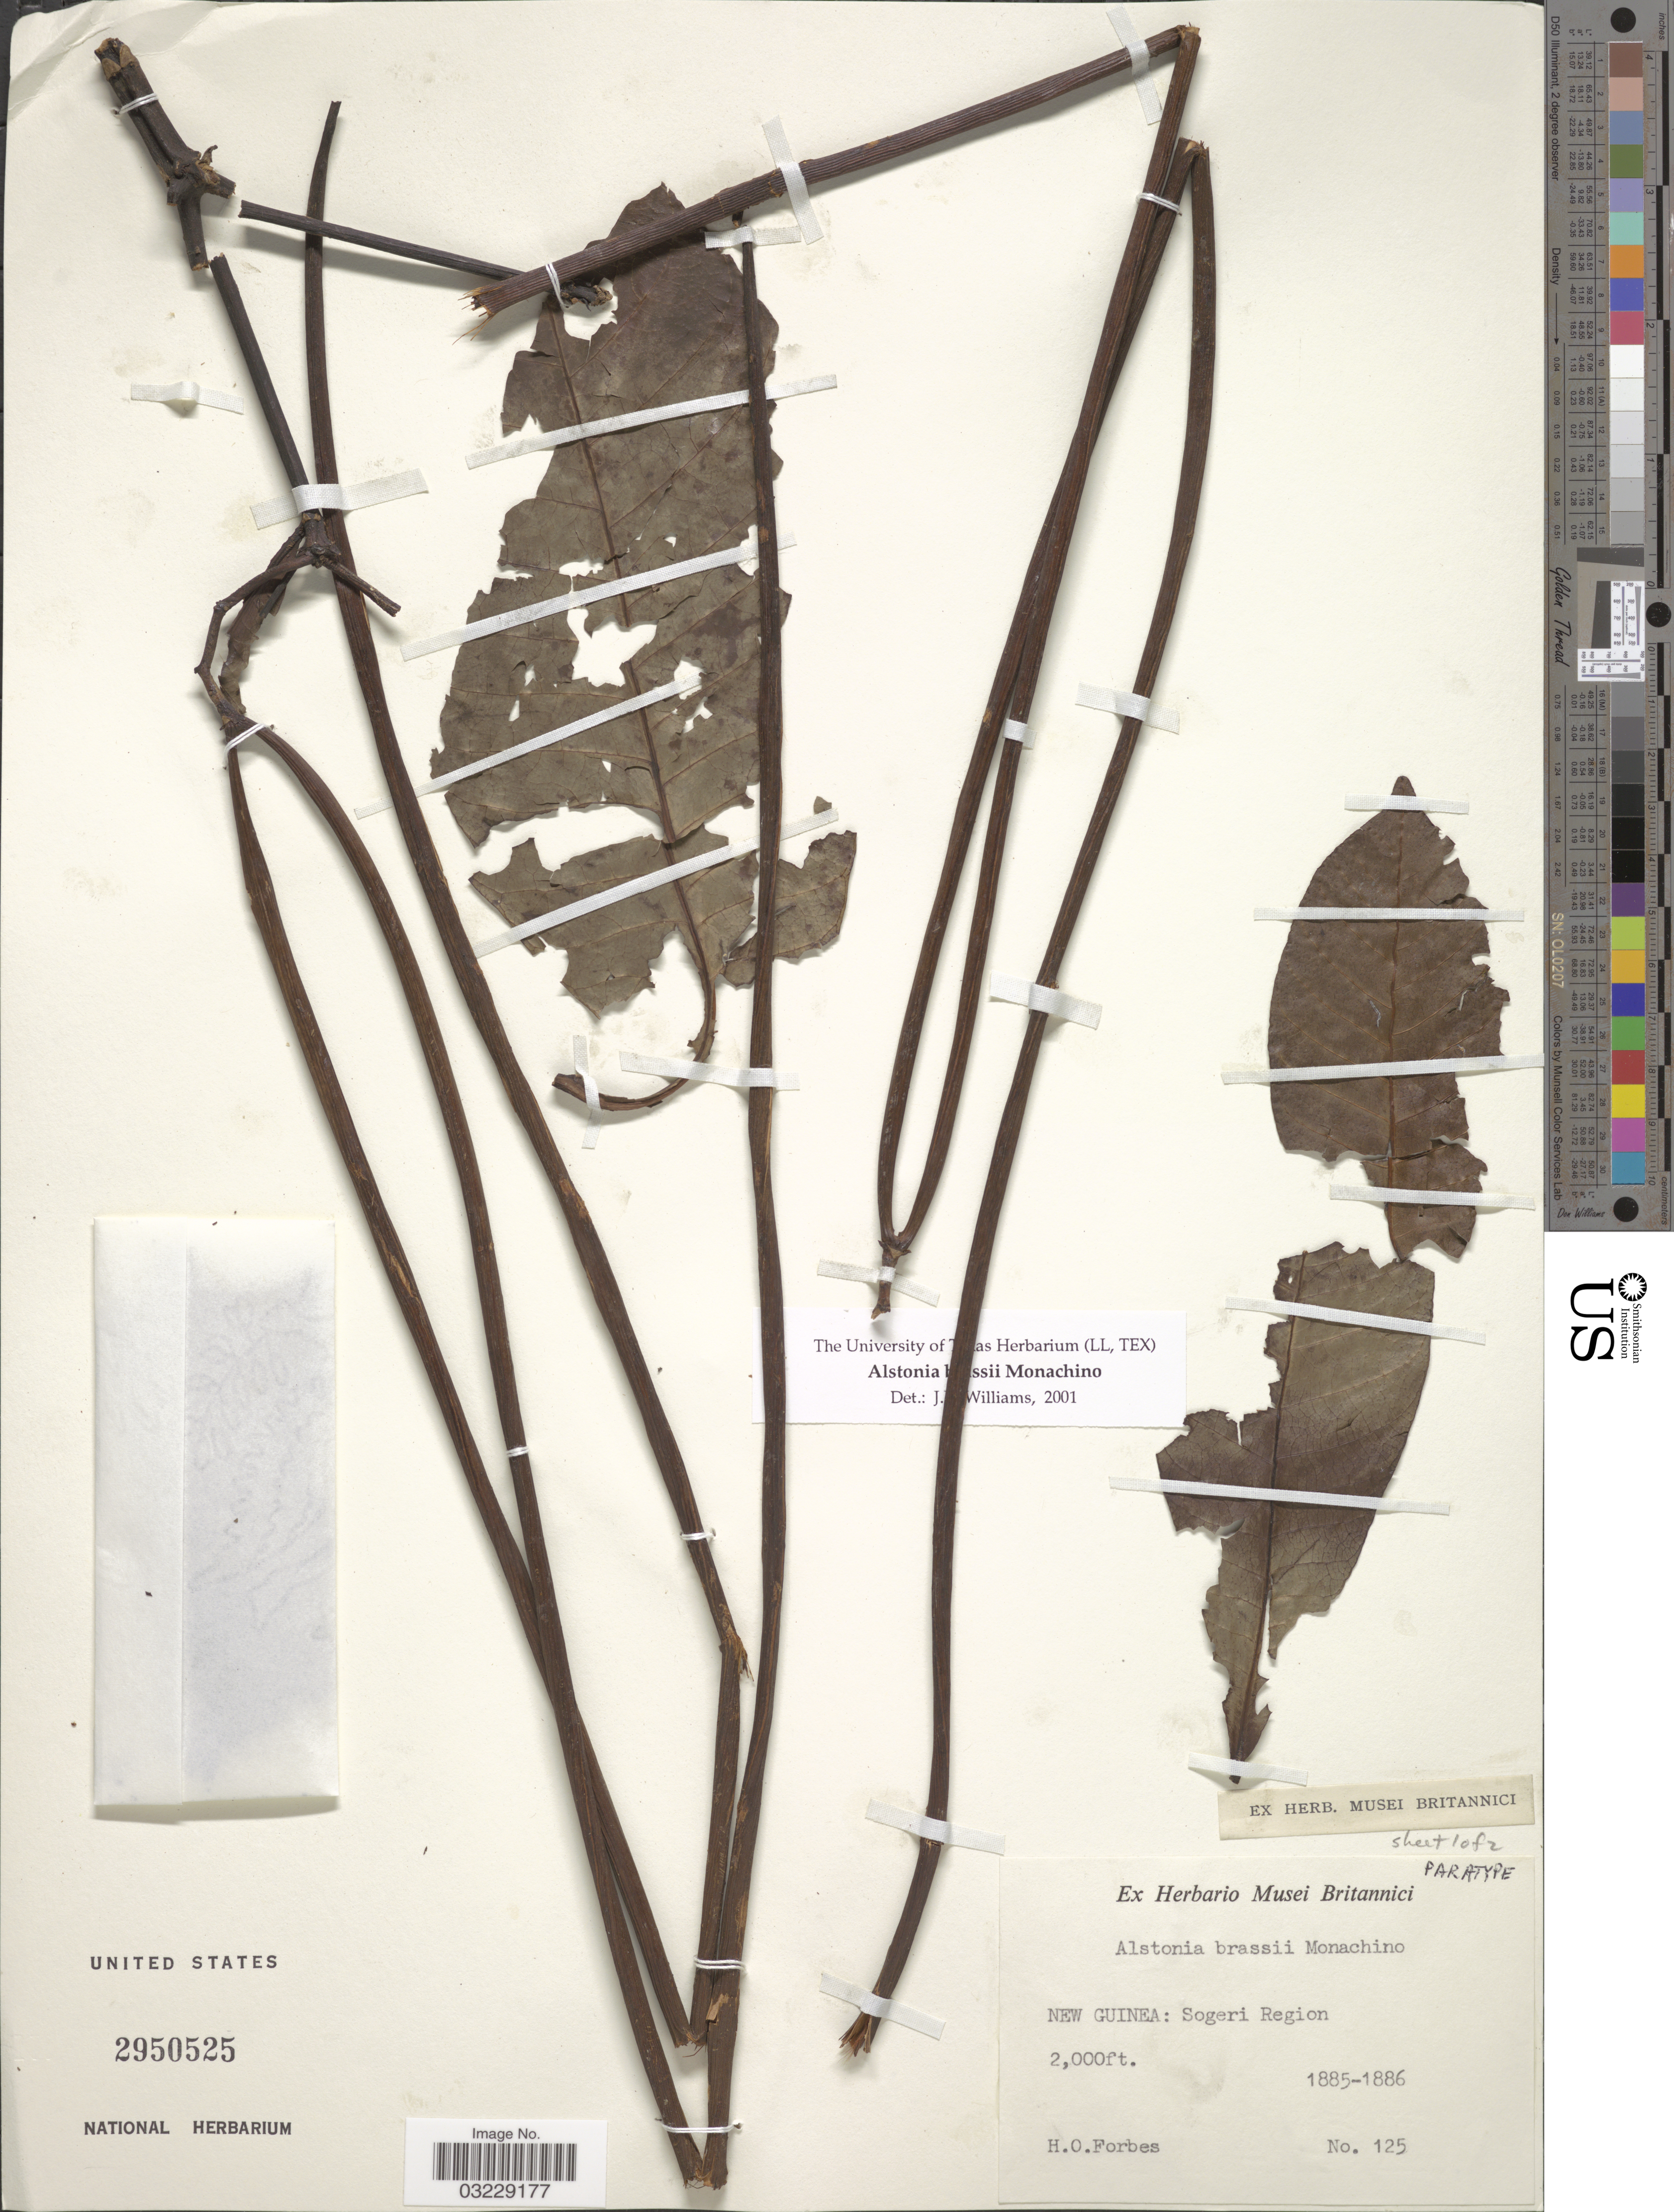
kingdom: Plantae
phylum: Tracheophyta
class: Magnoliopsida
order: Gentianales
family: Apocynaceae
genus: Alstonia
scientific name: Alstonia brassii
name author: Monach.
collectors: H. O. Forbes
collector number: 125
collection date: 1885/1886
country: Papua New Guinea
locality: New Guinea: Sogeri Region.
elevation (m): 610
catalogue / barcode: US 2950525